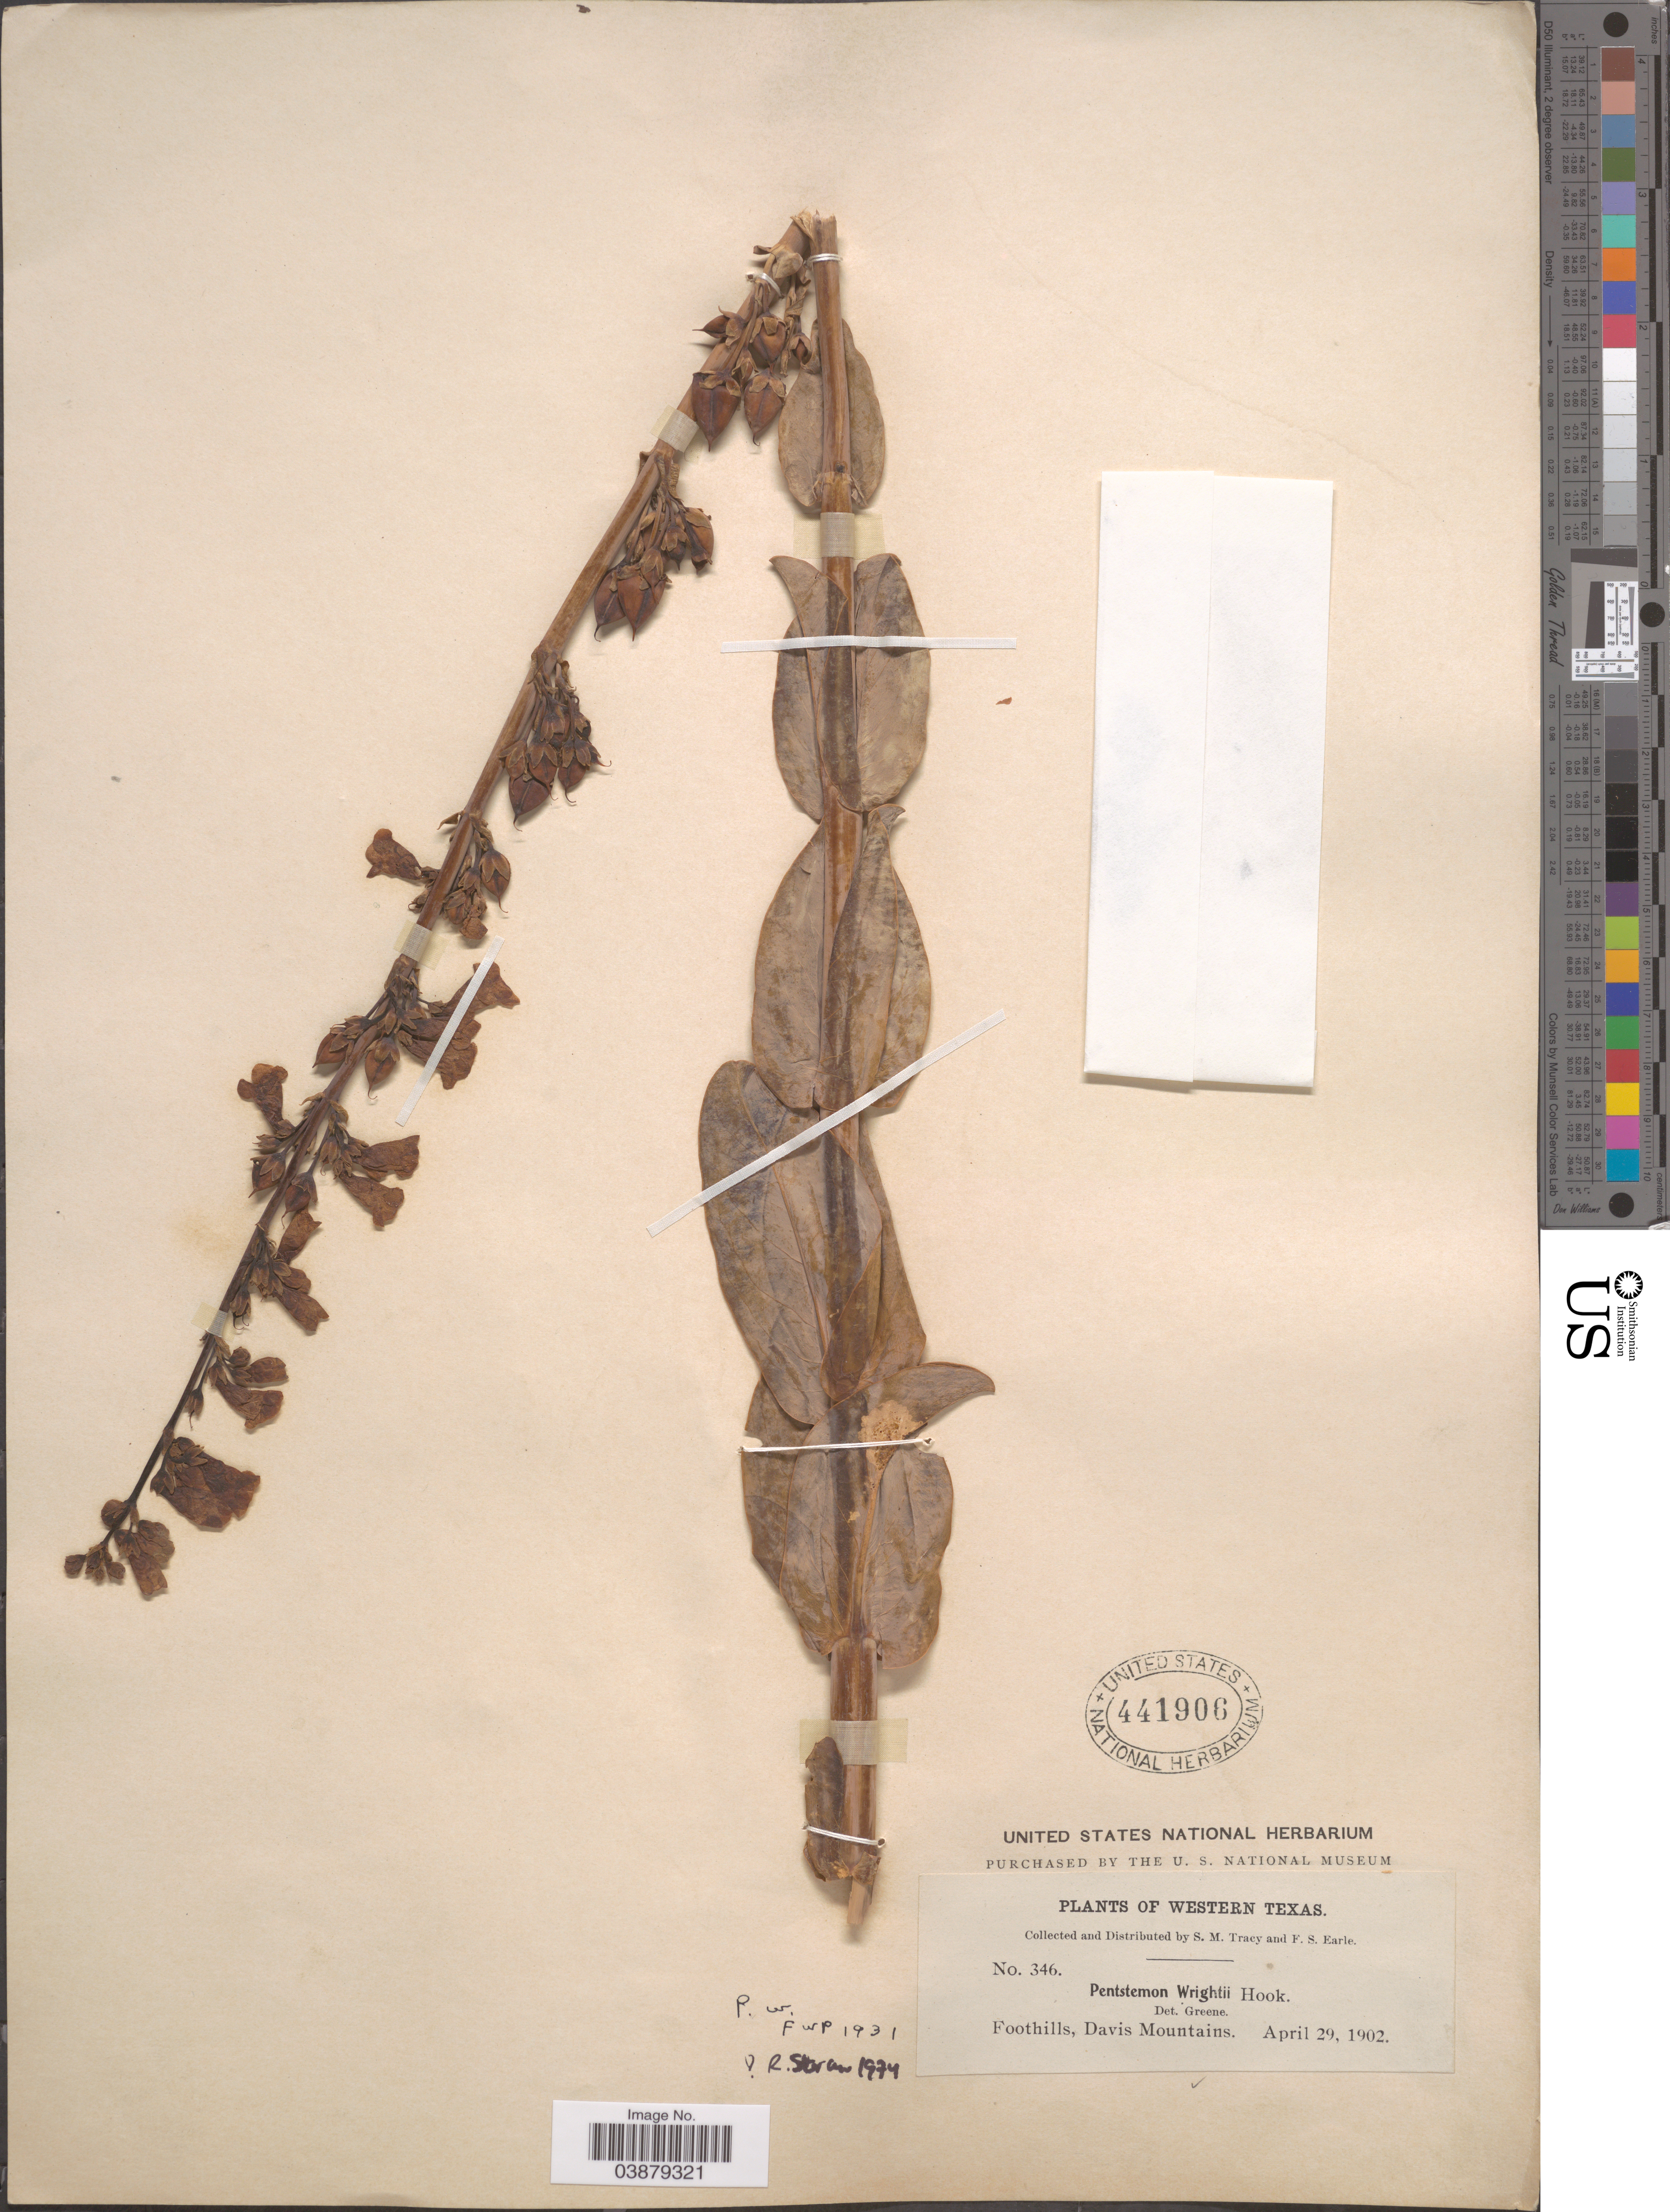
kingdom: Plantae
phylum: Tracheophyta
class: Magnoliopsida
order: Lamiales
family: Plantaginaceae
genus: Penstemon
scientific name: Penstemon wrightii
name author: Hook.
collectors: S. M. Tracy & F. S. Earle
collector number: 346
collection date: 1902-04-29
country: United States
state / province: Texas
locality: Western Texas. Foothills, Davis Mountains.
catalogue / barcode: US 441906